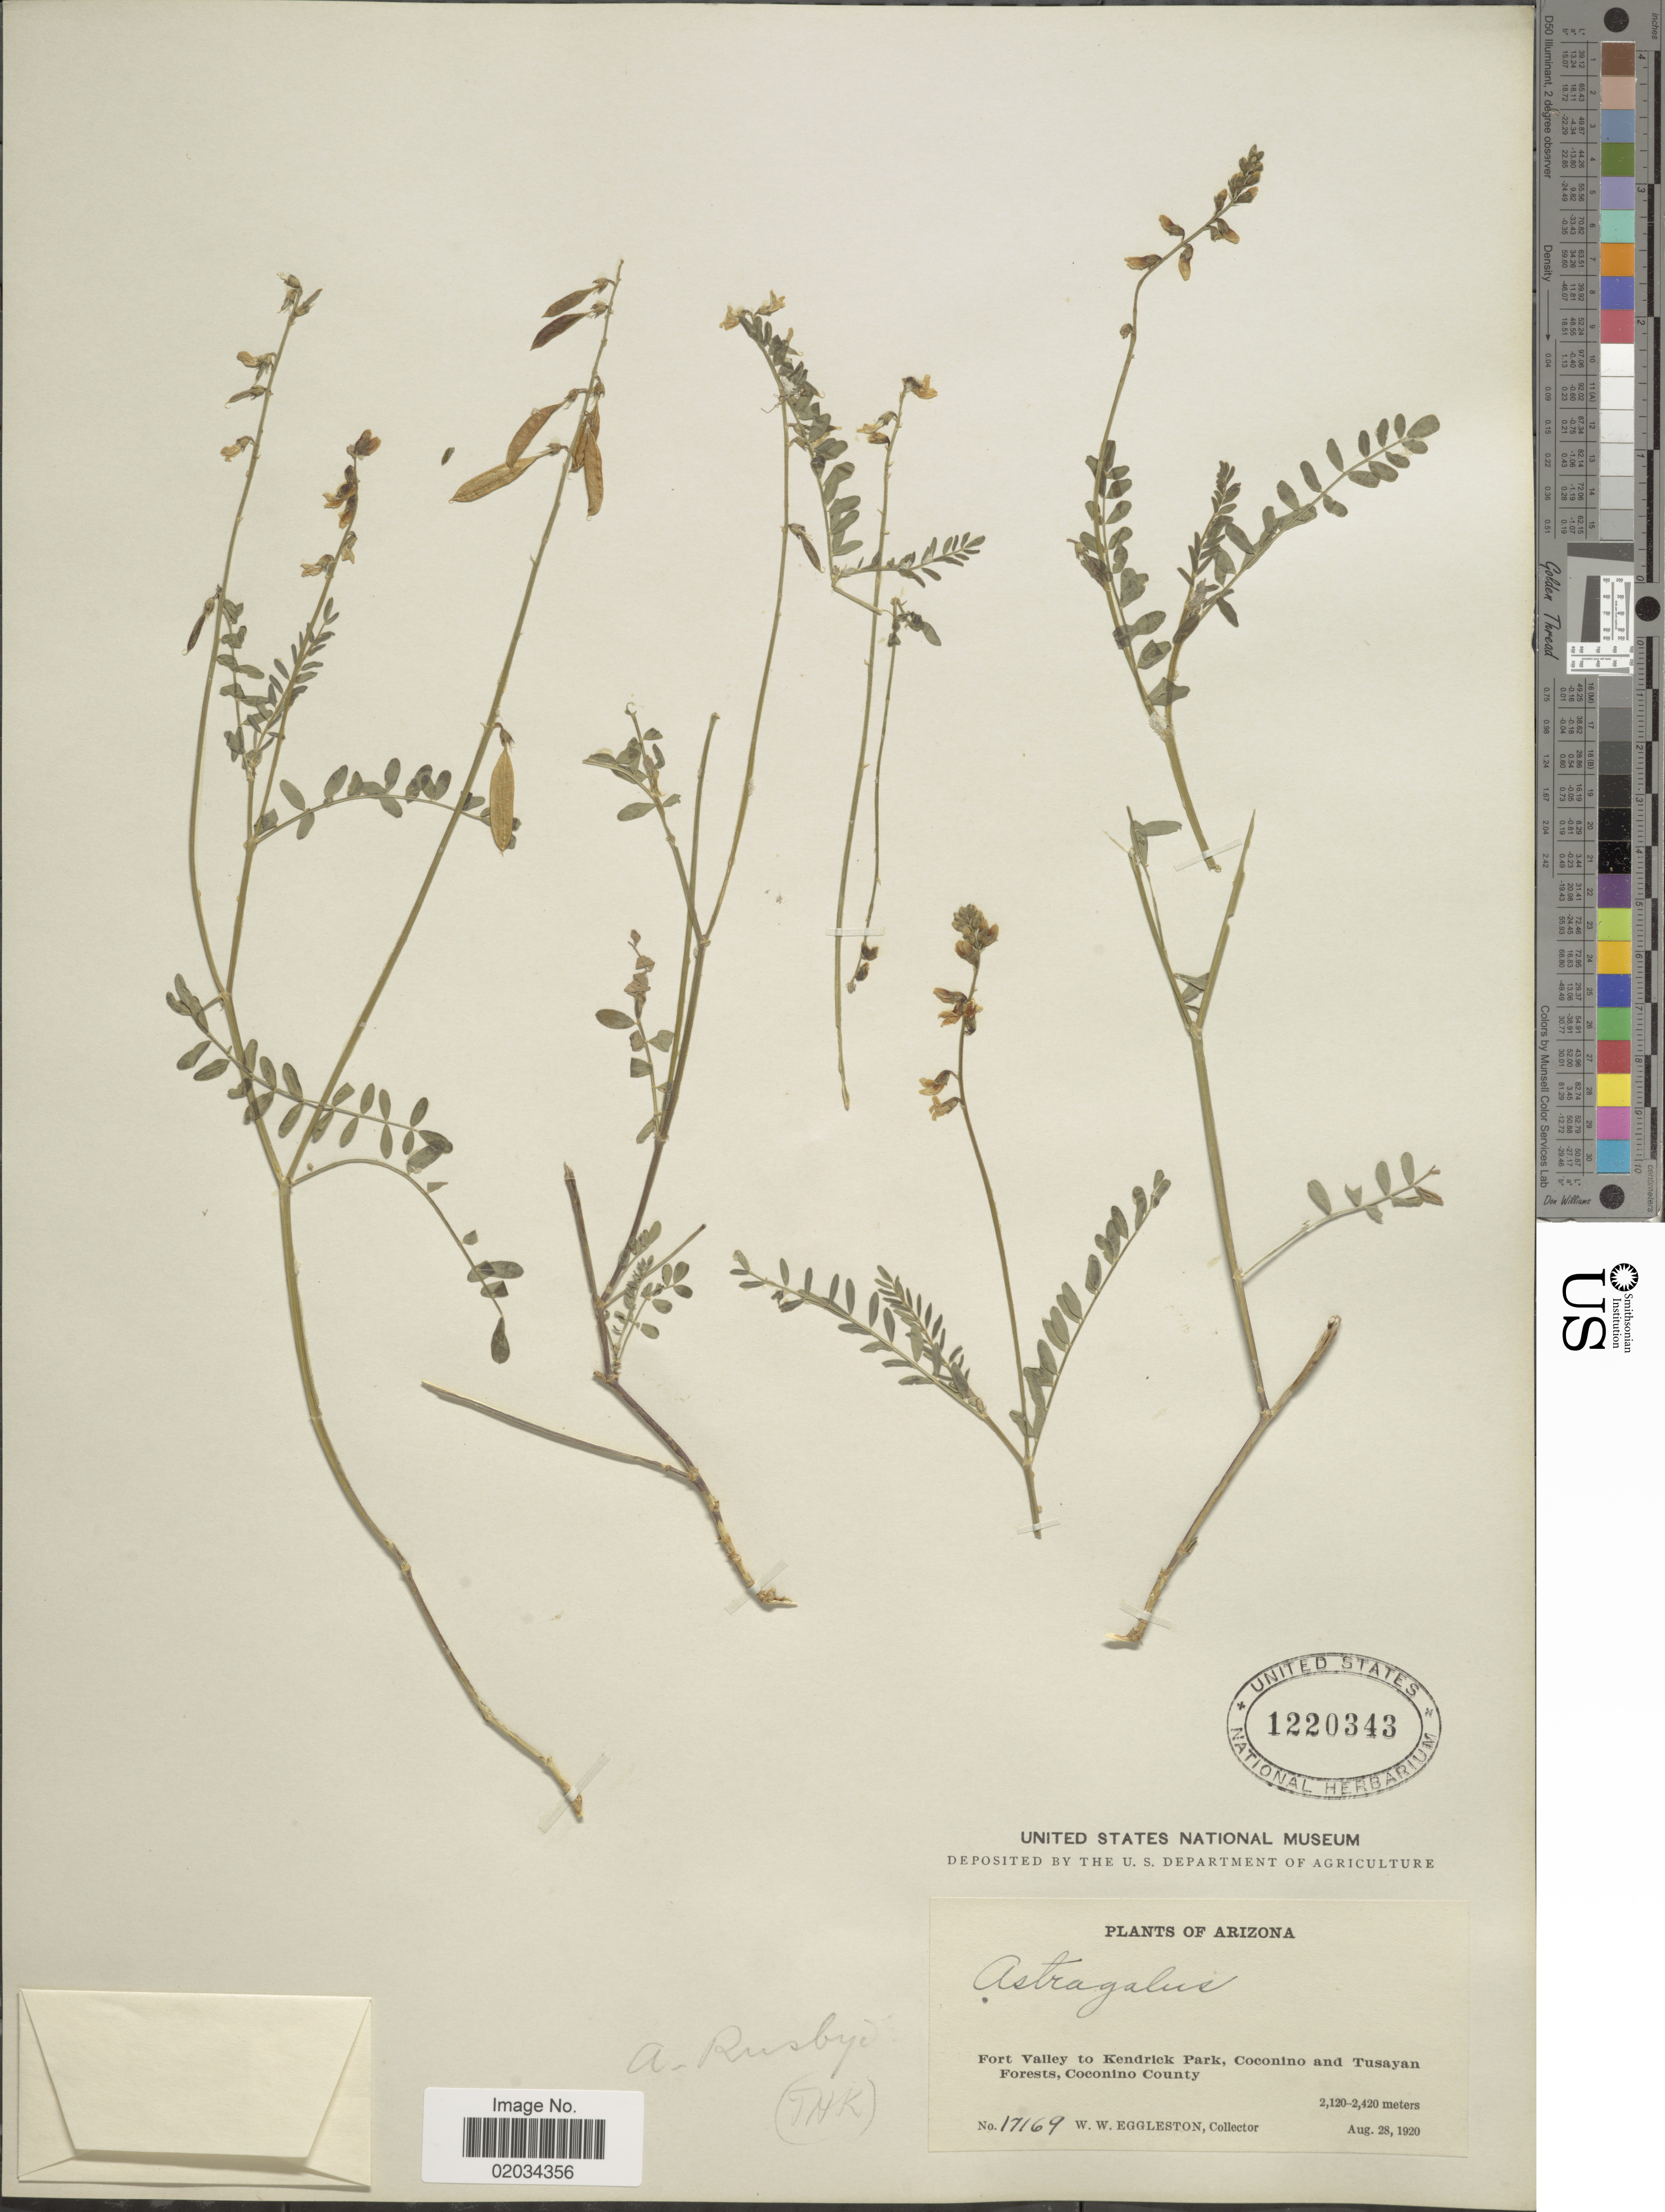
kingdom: Plantae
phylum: Tracheophyta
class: Magnoliopsida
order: Fabales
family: Fabaceae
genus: Astragalus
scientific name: Astragalus rusbyi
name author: Greene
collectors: W. W. Eggleston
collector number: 17169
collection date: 1920-08-28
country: United States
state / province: Arizona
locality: Fort Valley to Kendrick Park, Coconino and Tusayan Forests, Coconino County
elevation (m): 2120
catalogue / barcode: US 1220343